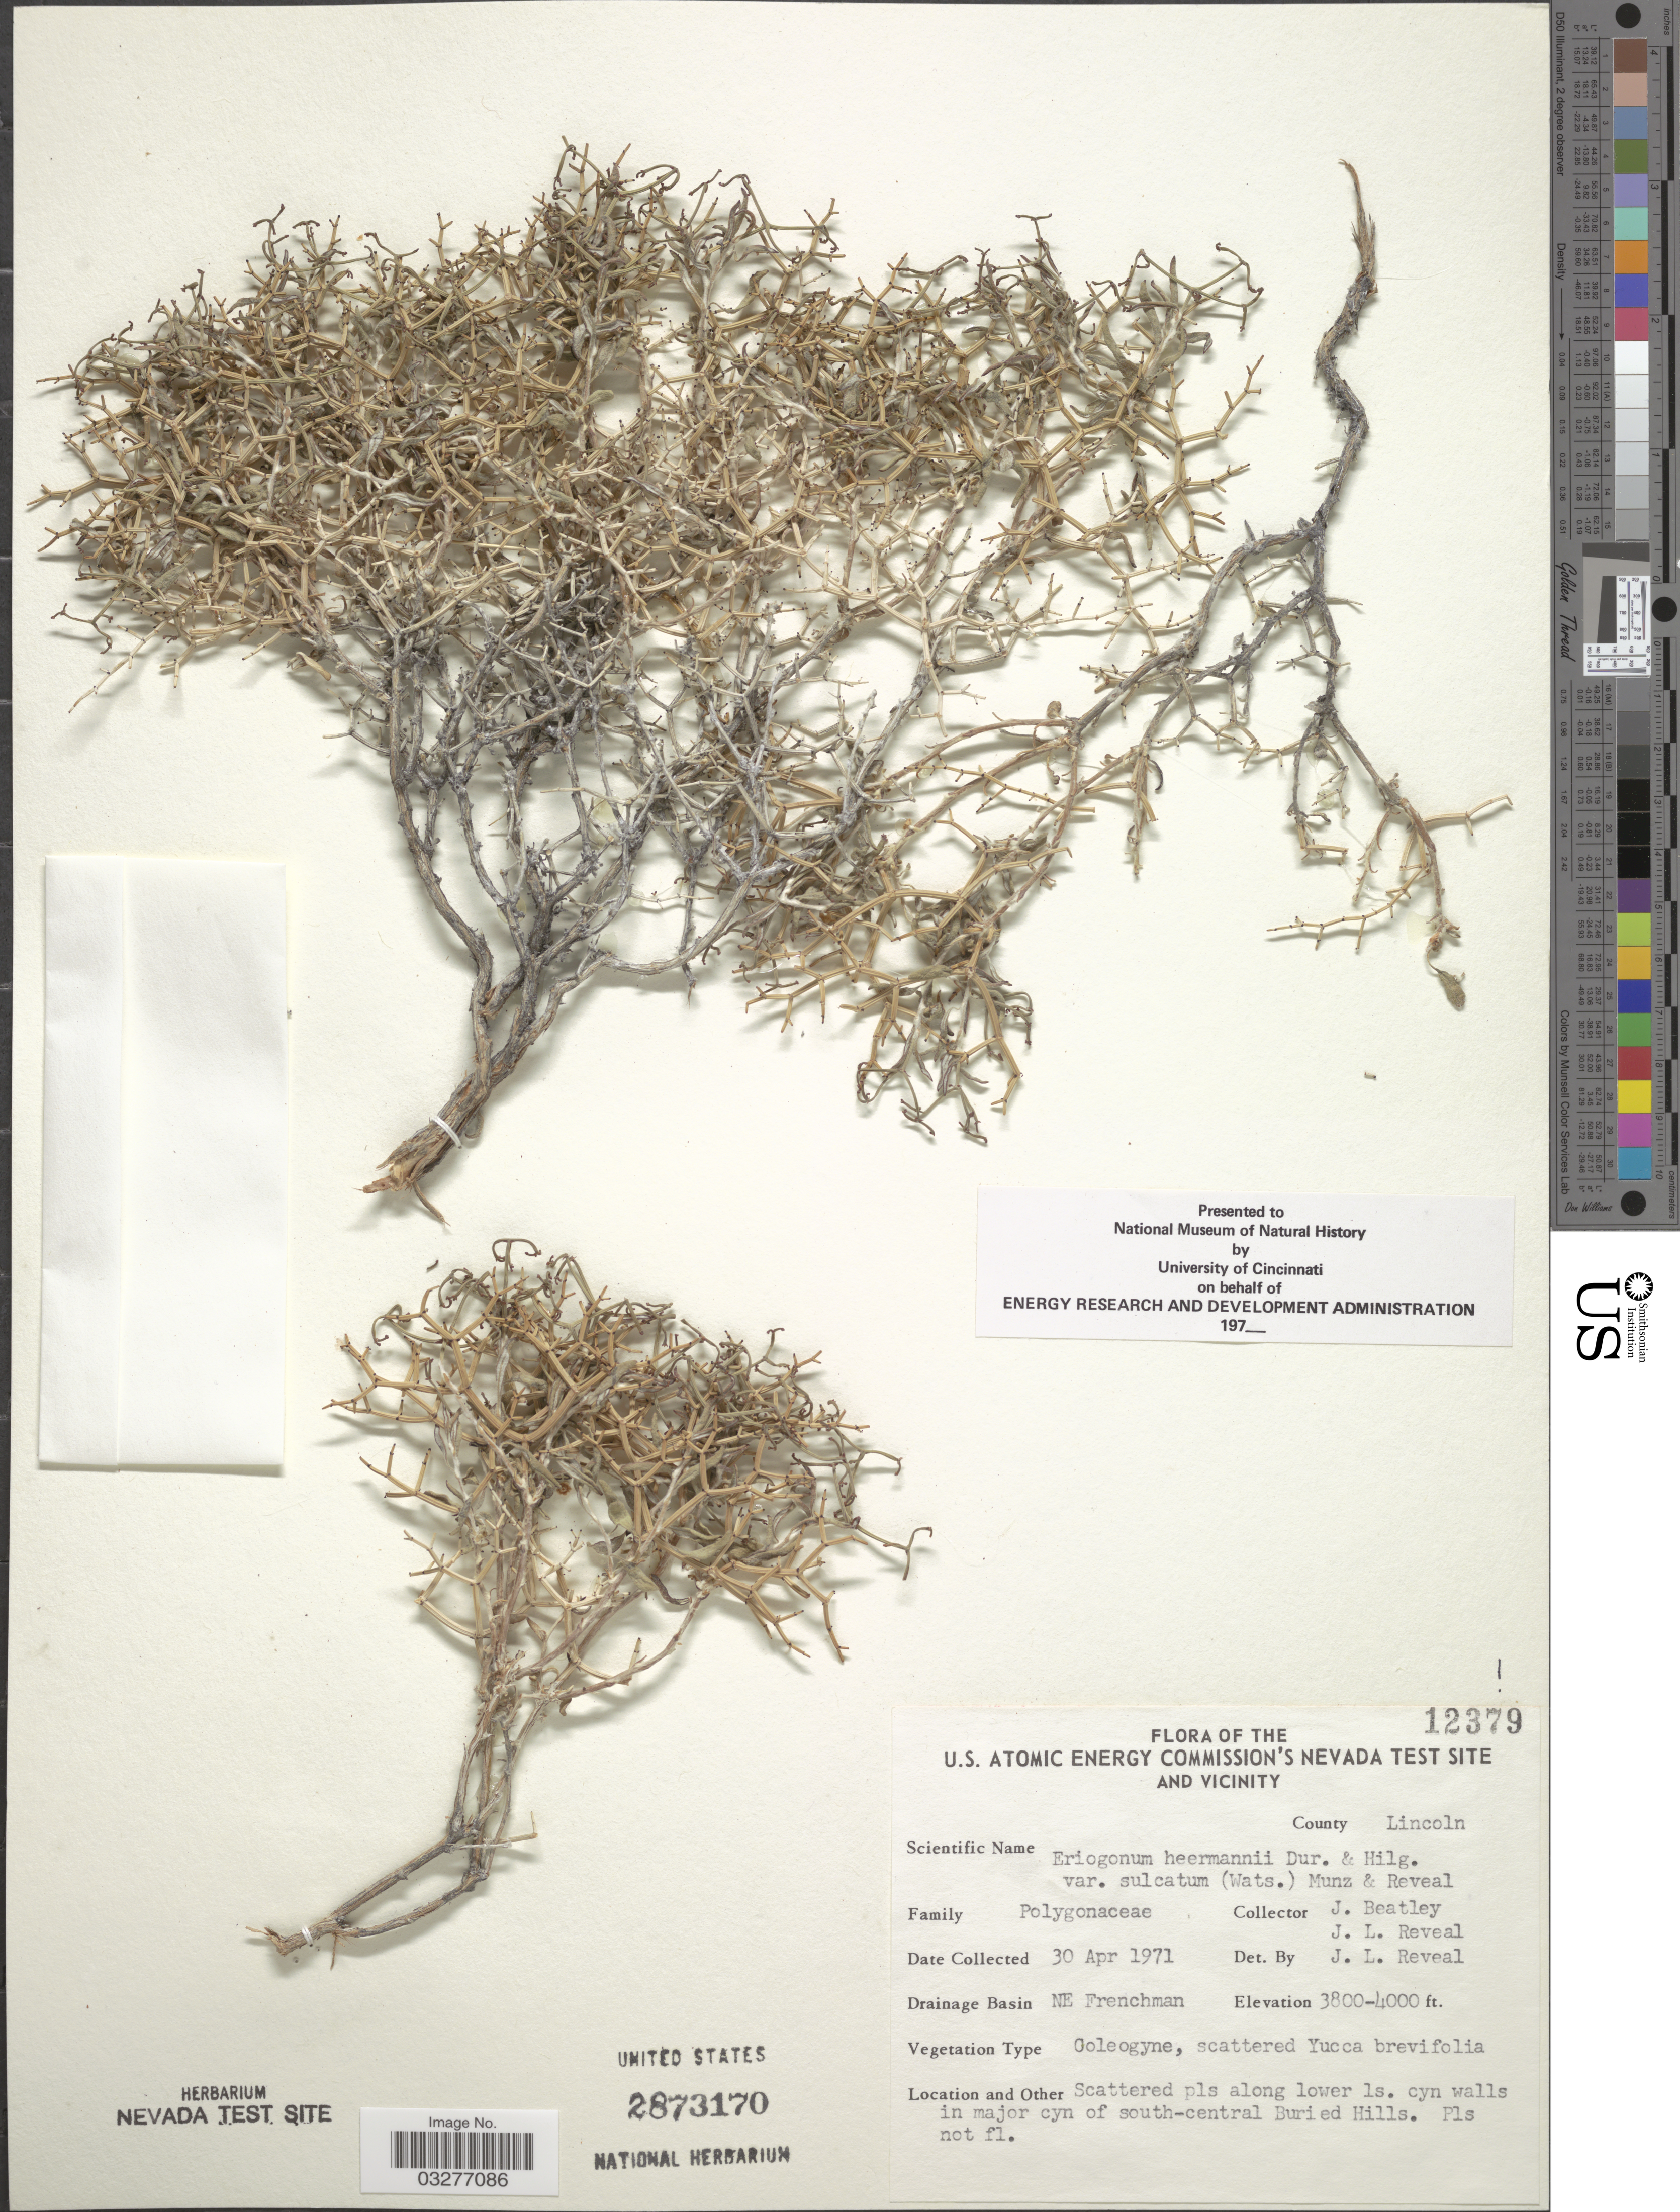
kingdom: Plantae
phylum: Tracheophyta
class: Magnoliopsida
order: Caryophyllales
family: Polygonaceae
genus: Eriogonum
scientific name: Eriogonum heermannii var. sulcatum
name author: (S. Watson) Munz & Reveal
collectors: J. C. Beatley & J. L. Reveal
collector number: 12379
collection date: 1971-04-30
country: United States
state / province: Nevada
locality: U.S. Atomic Energy Commission's Nevada Test Site and Vicinity. County Lincoln. Drainage Basin NE Frenchman. Scattered pls along lower ls. cyn walls in major cyn south-central Buried Hills.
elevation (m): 1158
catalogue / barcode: US 2873170